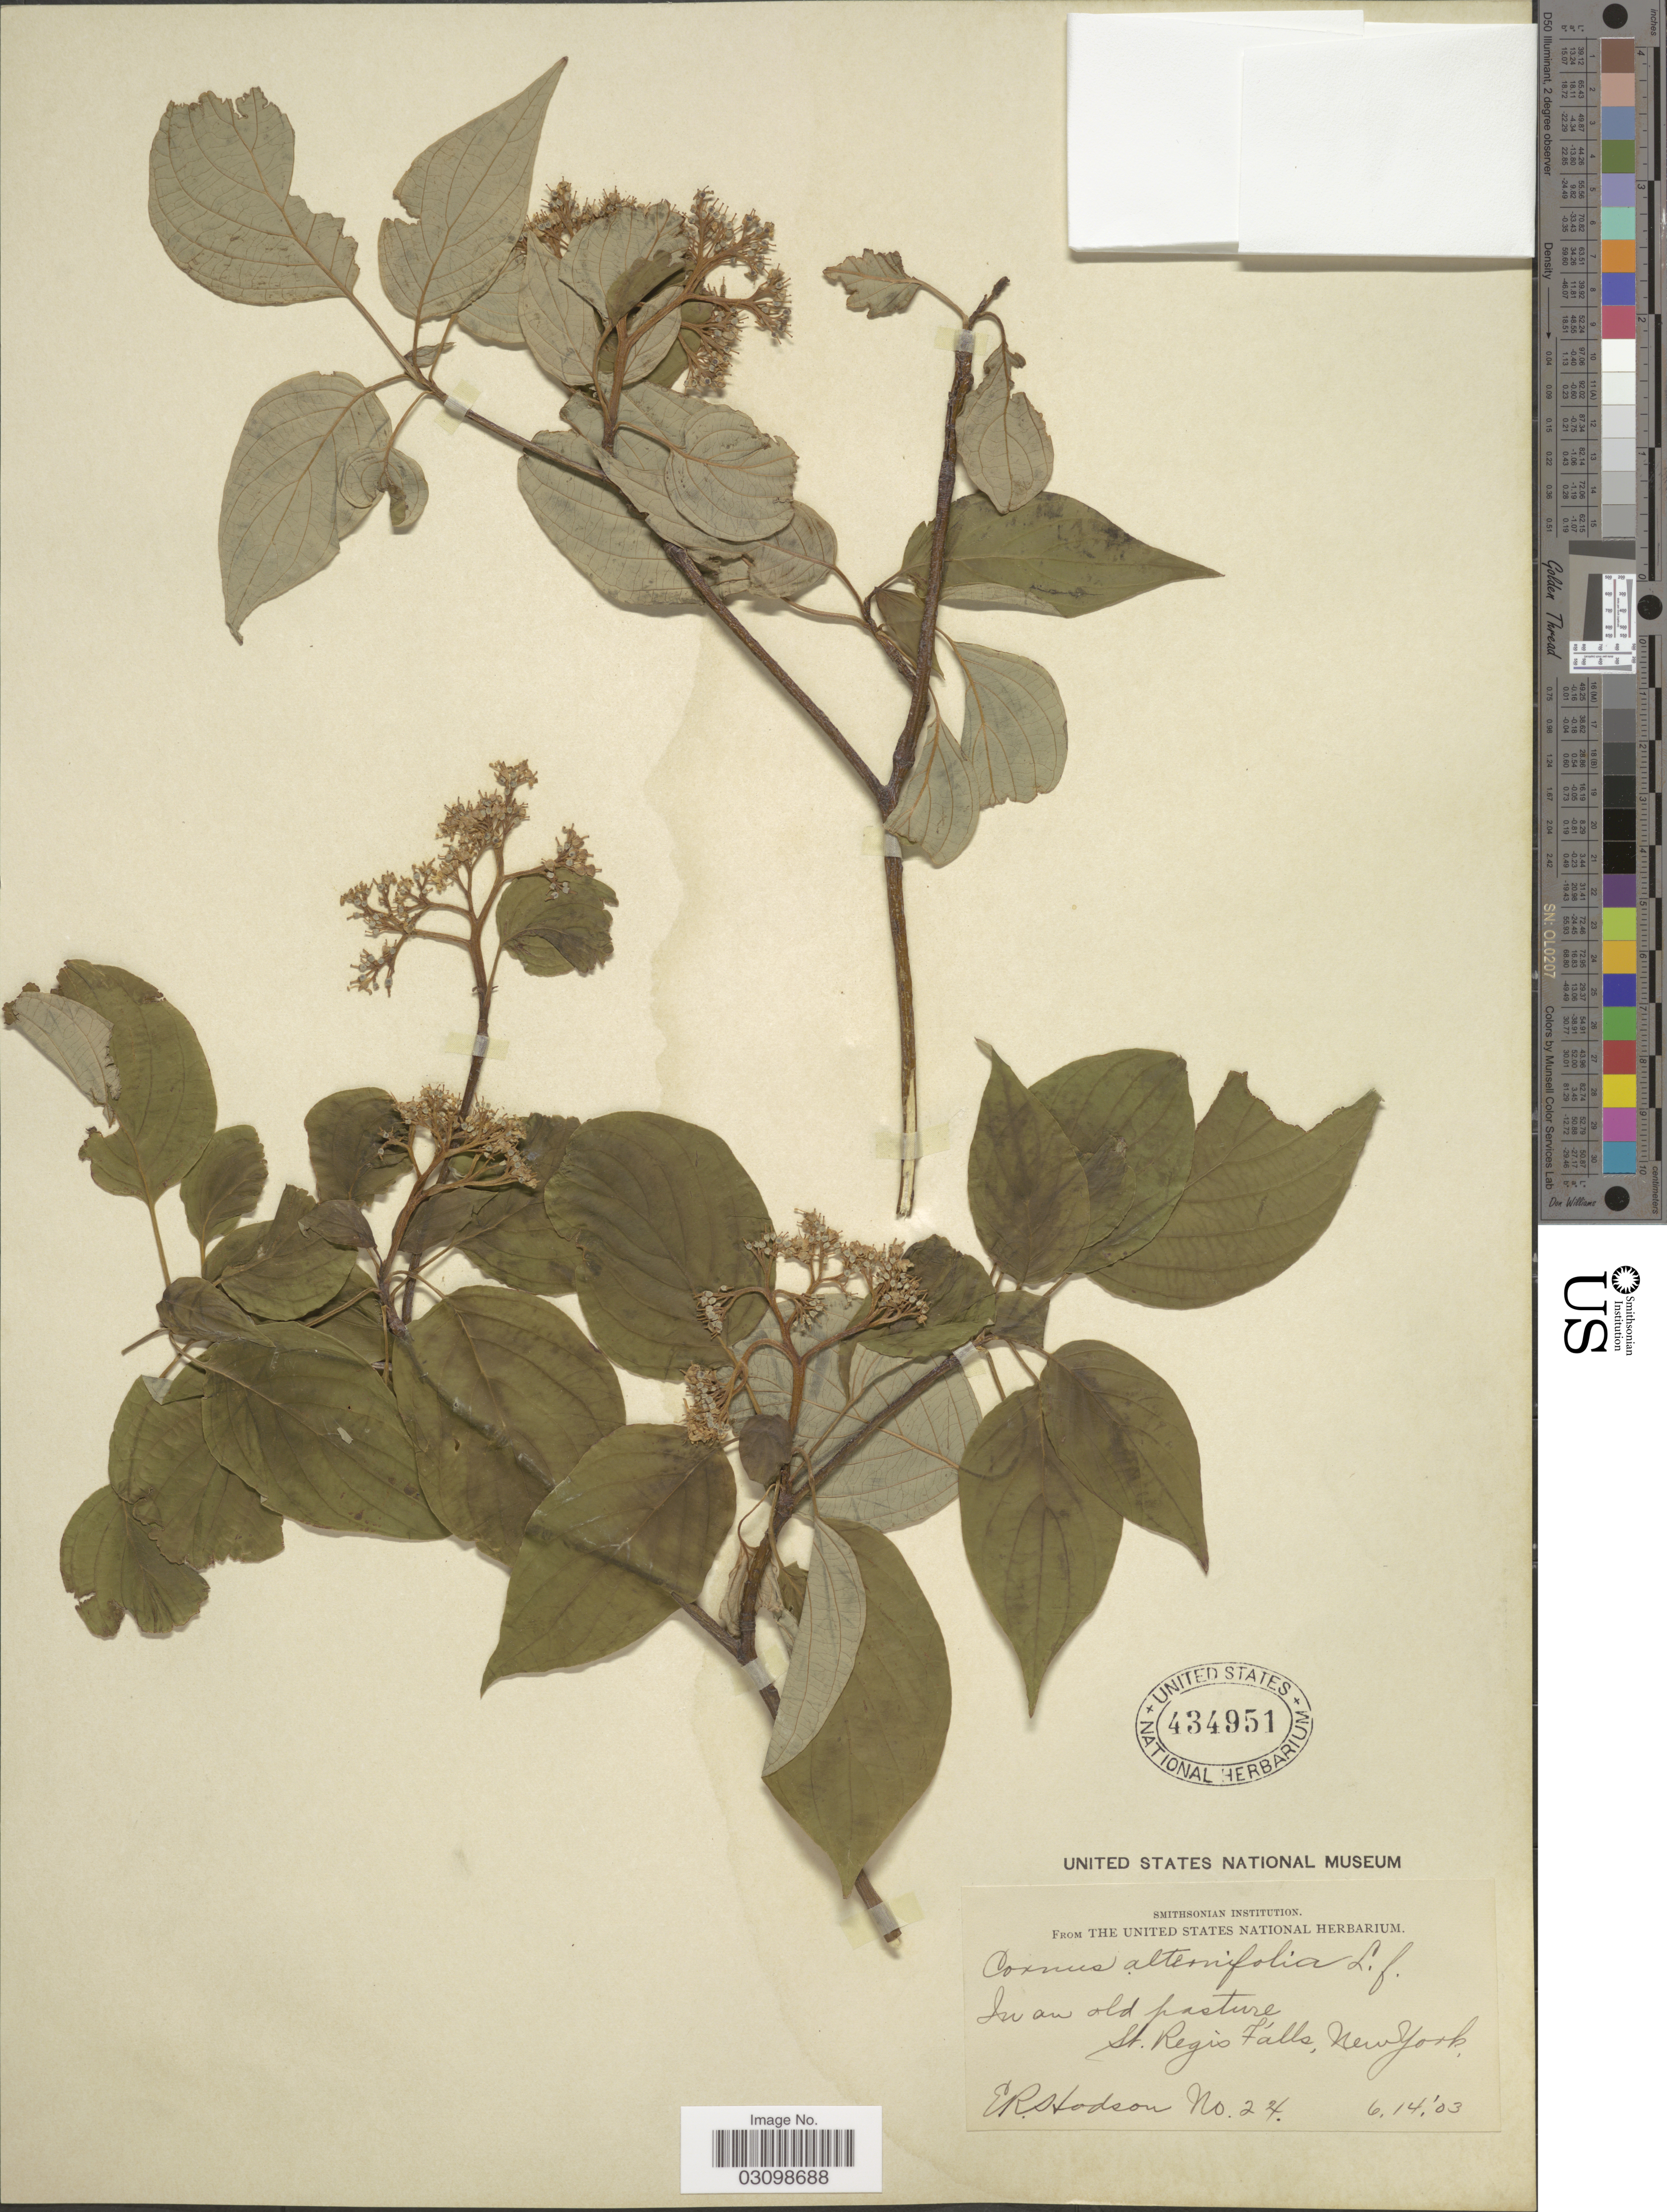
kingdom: Plantae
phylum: Tracheophyta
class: Magnoliopsida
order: Cornales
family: Cornaceae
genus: Cornus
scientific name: Cornus alternifolia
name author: L.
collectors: E. Stodson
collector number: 24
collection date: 1903-06-14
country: United States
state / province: New York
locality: In an old pasture, St. Regis Falls.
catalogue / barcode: US 434951